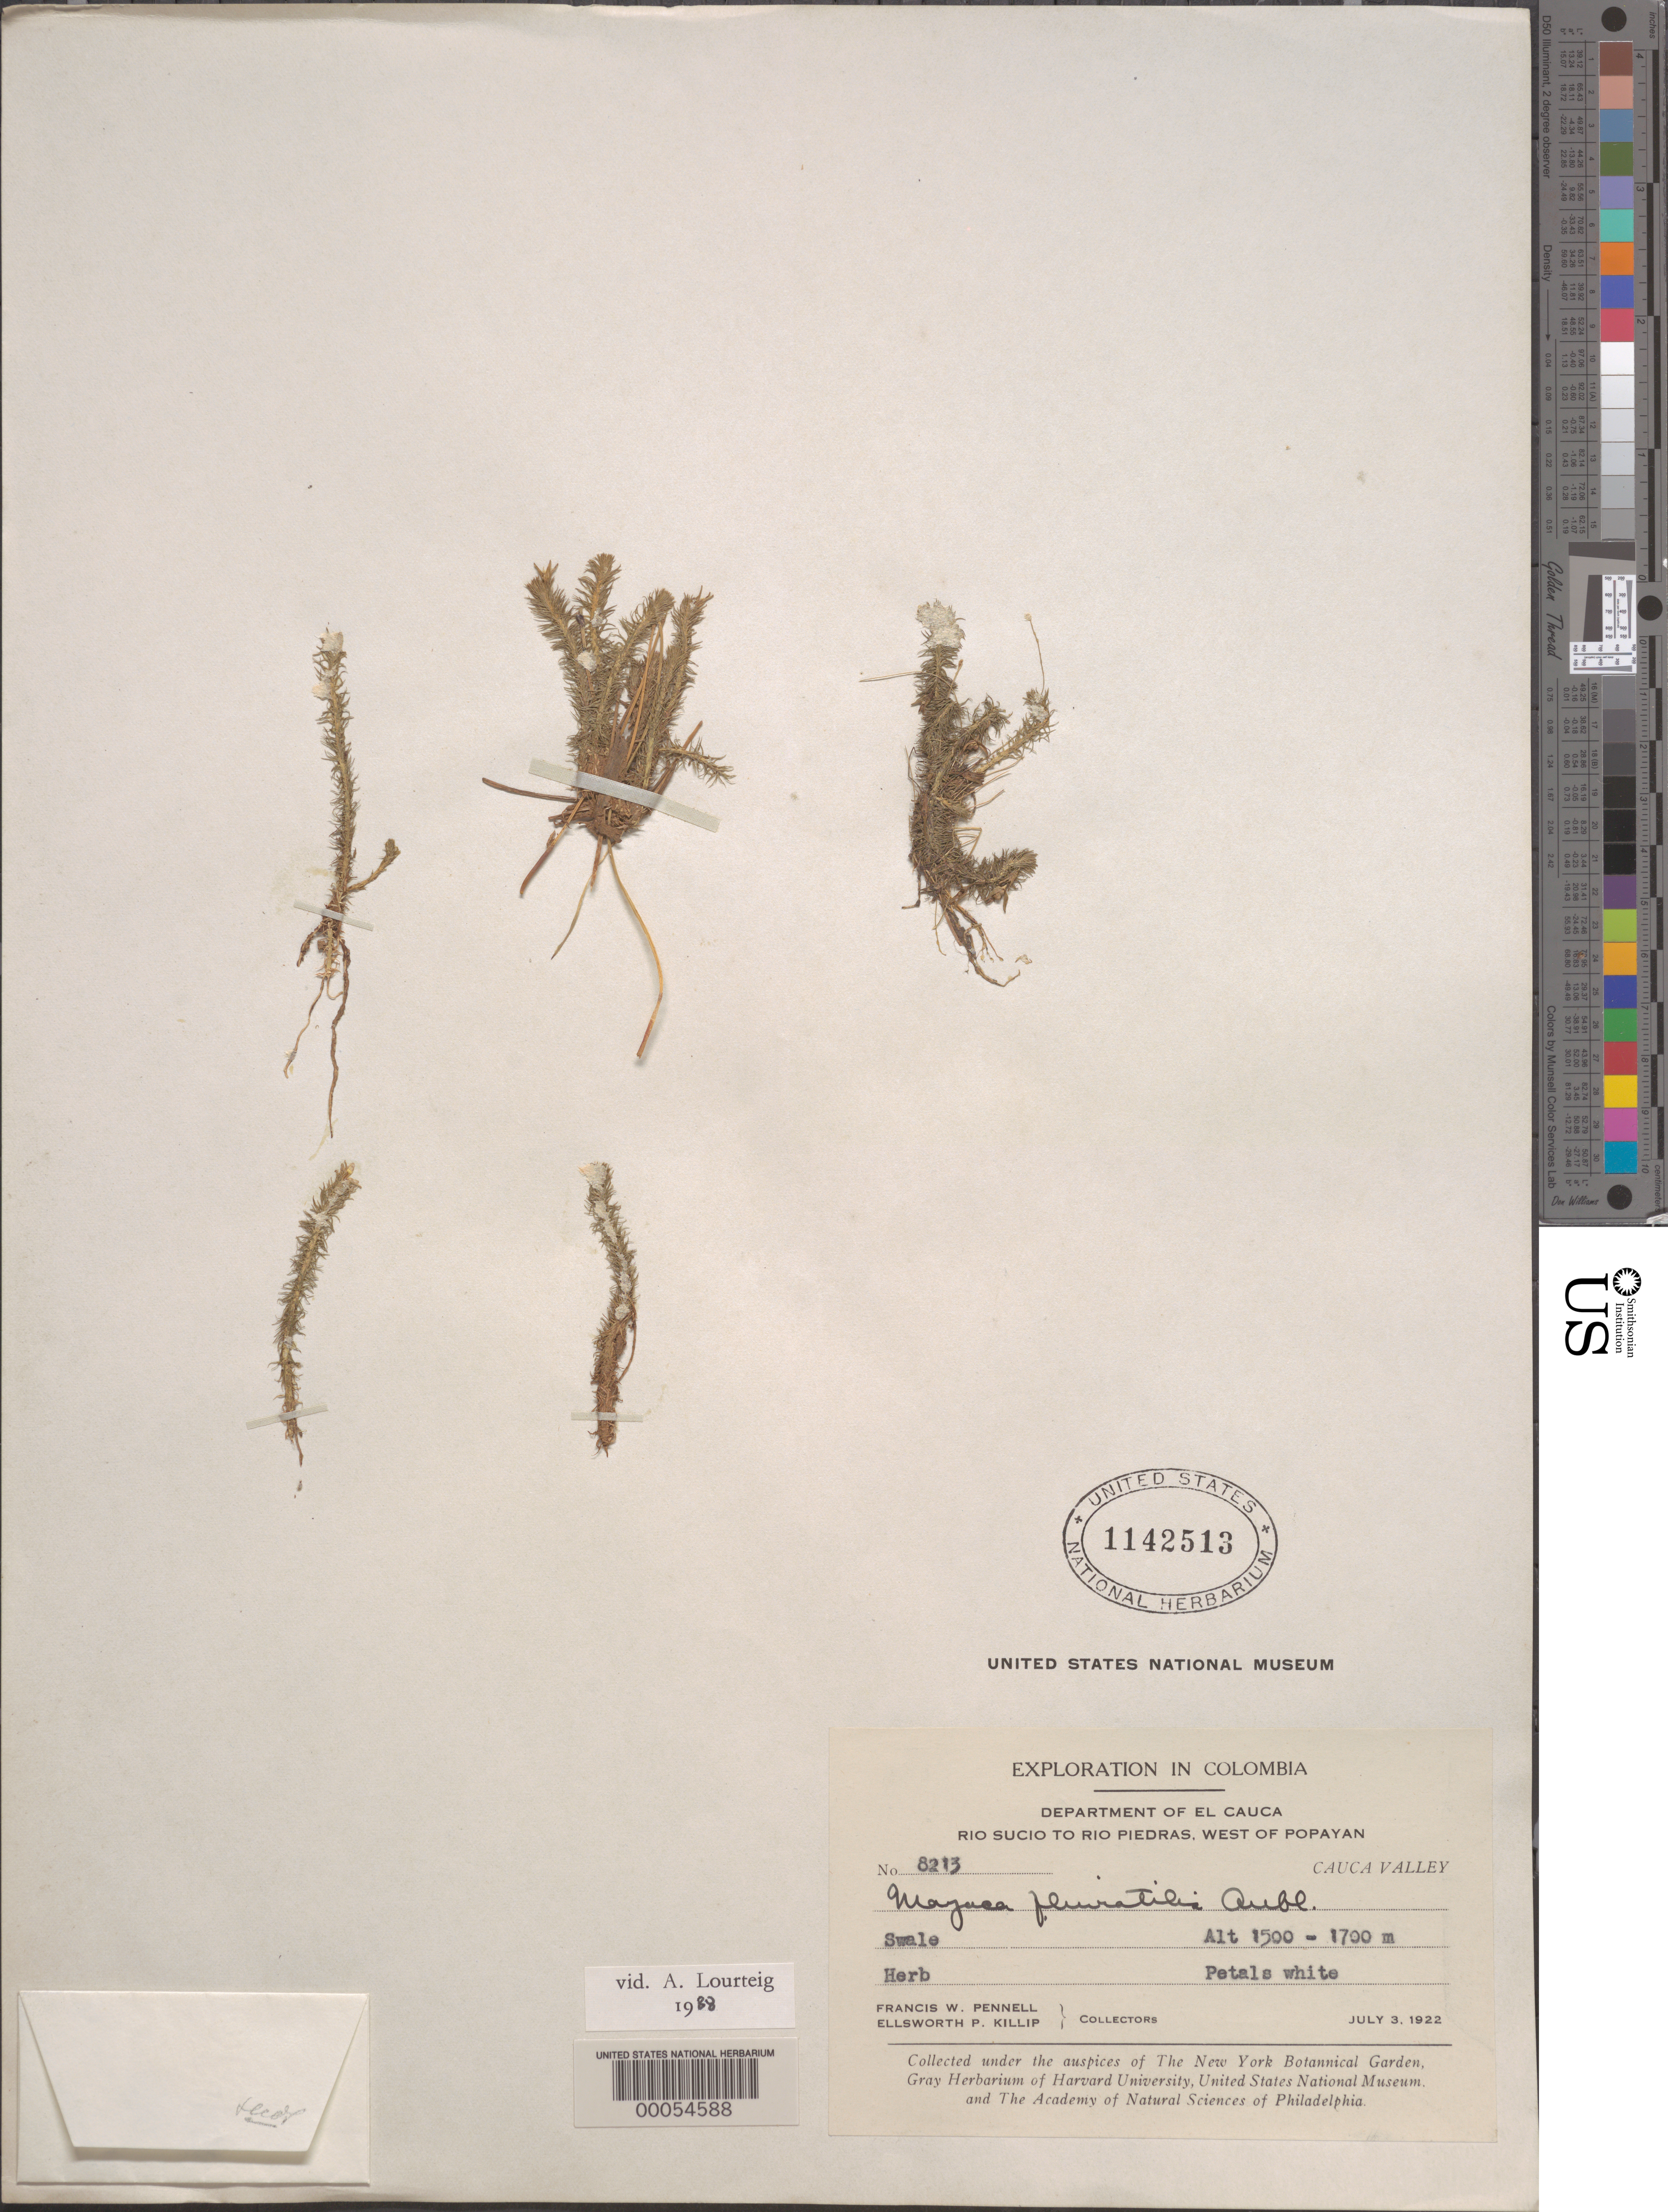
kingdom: Plantae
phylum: Tracheophyta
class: Liliopsida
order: Poales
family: Mayacaceae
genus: Mayaca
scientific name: Mayaca fluviatilis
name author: Aubl.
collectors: F. W. Pennell & E. P. Killip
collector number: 8213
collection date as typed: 13 Jul 1922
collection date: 1922-07-13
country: Colombia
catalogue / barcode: US 1142513